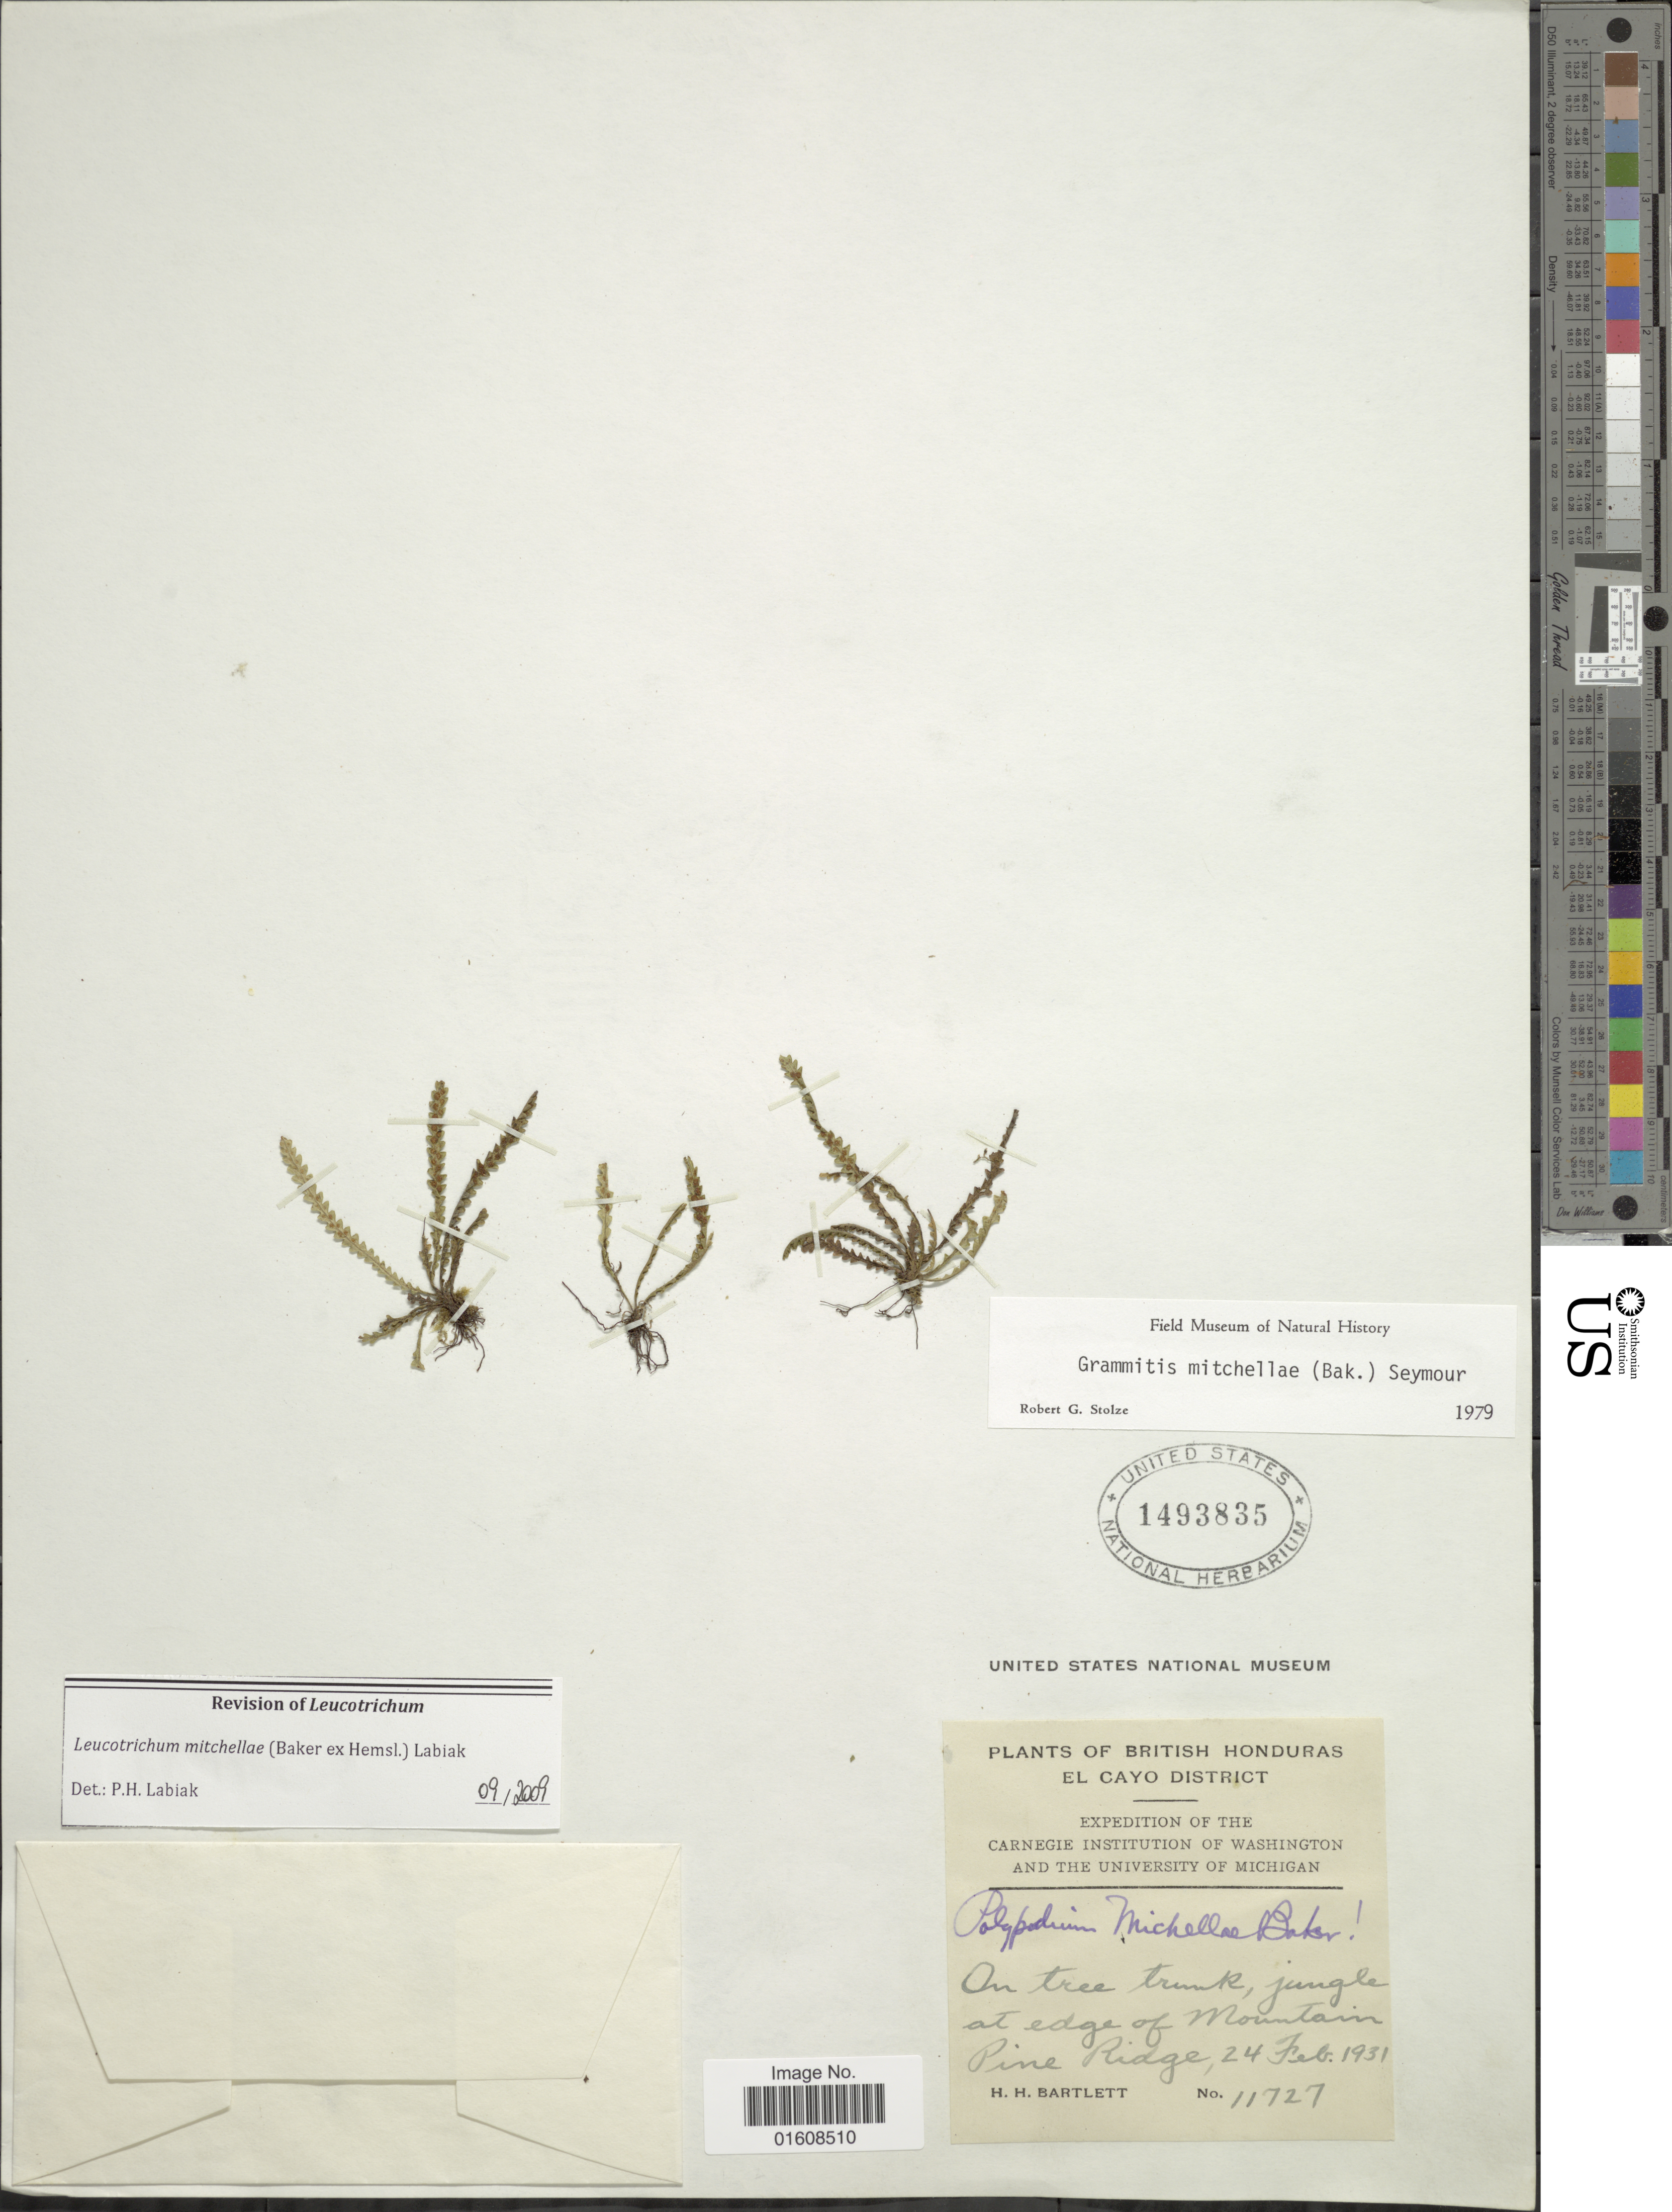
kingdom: Plantae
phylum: Tracheophyta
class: Polypodiopsida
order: Polypodiales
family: Polypodiaceae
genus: Leucotrichum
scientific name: Leucotrichum mitchelliae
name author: (Baker) Labiak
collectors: H. H. Bartlett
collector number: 11727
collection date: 1931-02-24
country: Belize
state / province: Cayo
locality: British Honduras. jungle at edge of Mountain Pine Ridge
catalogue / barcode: US 1493835